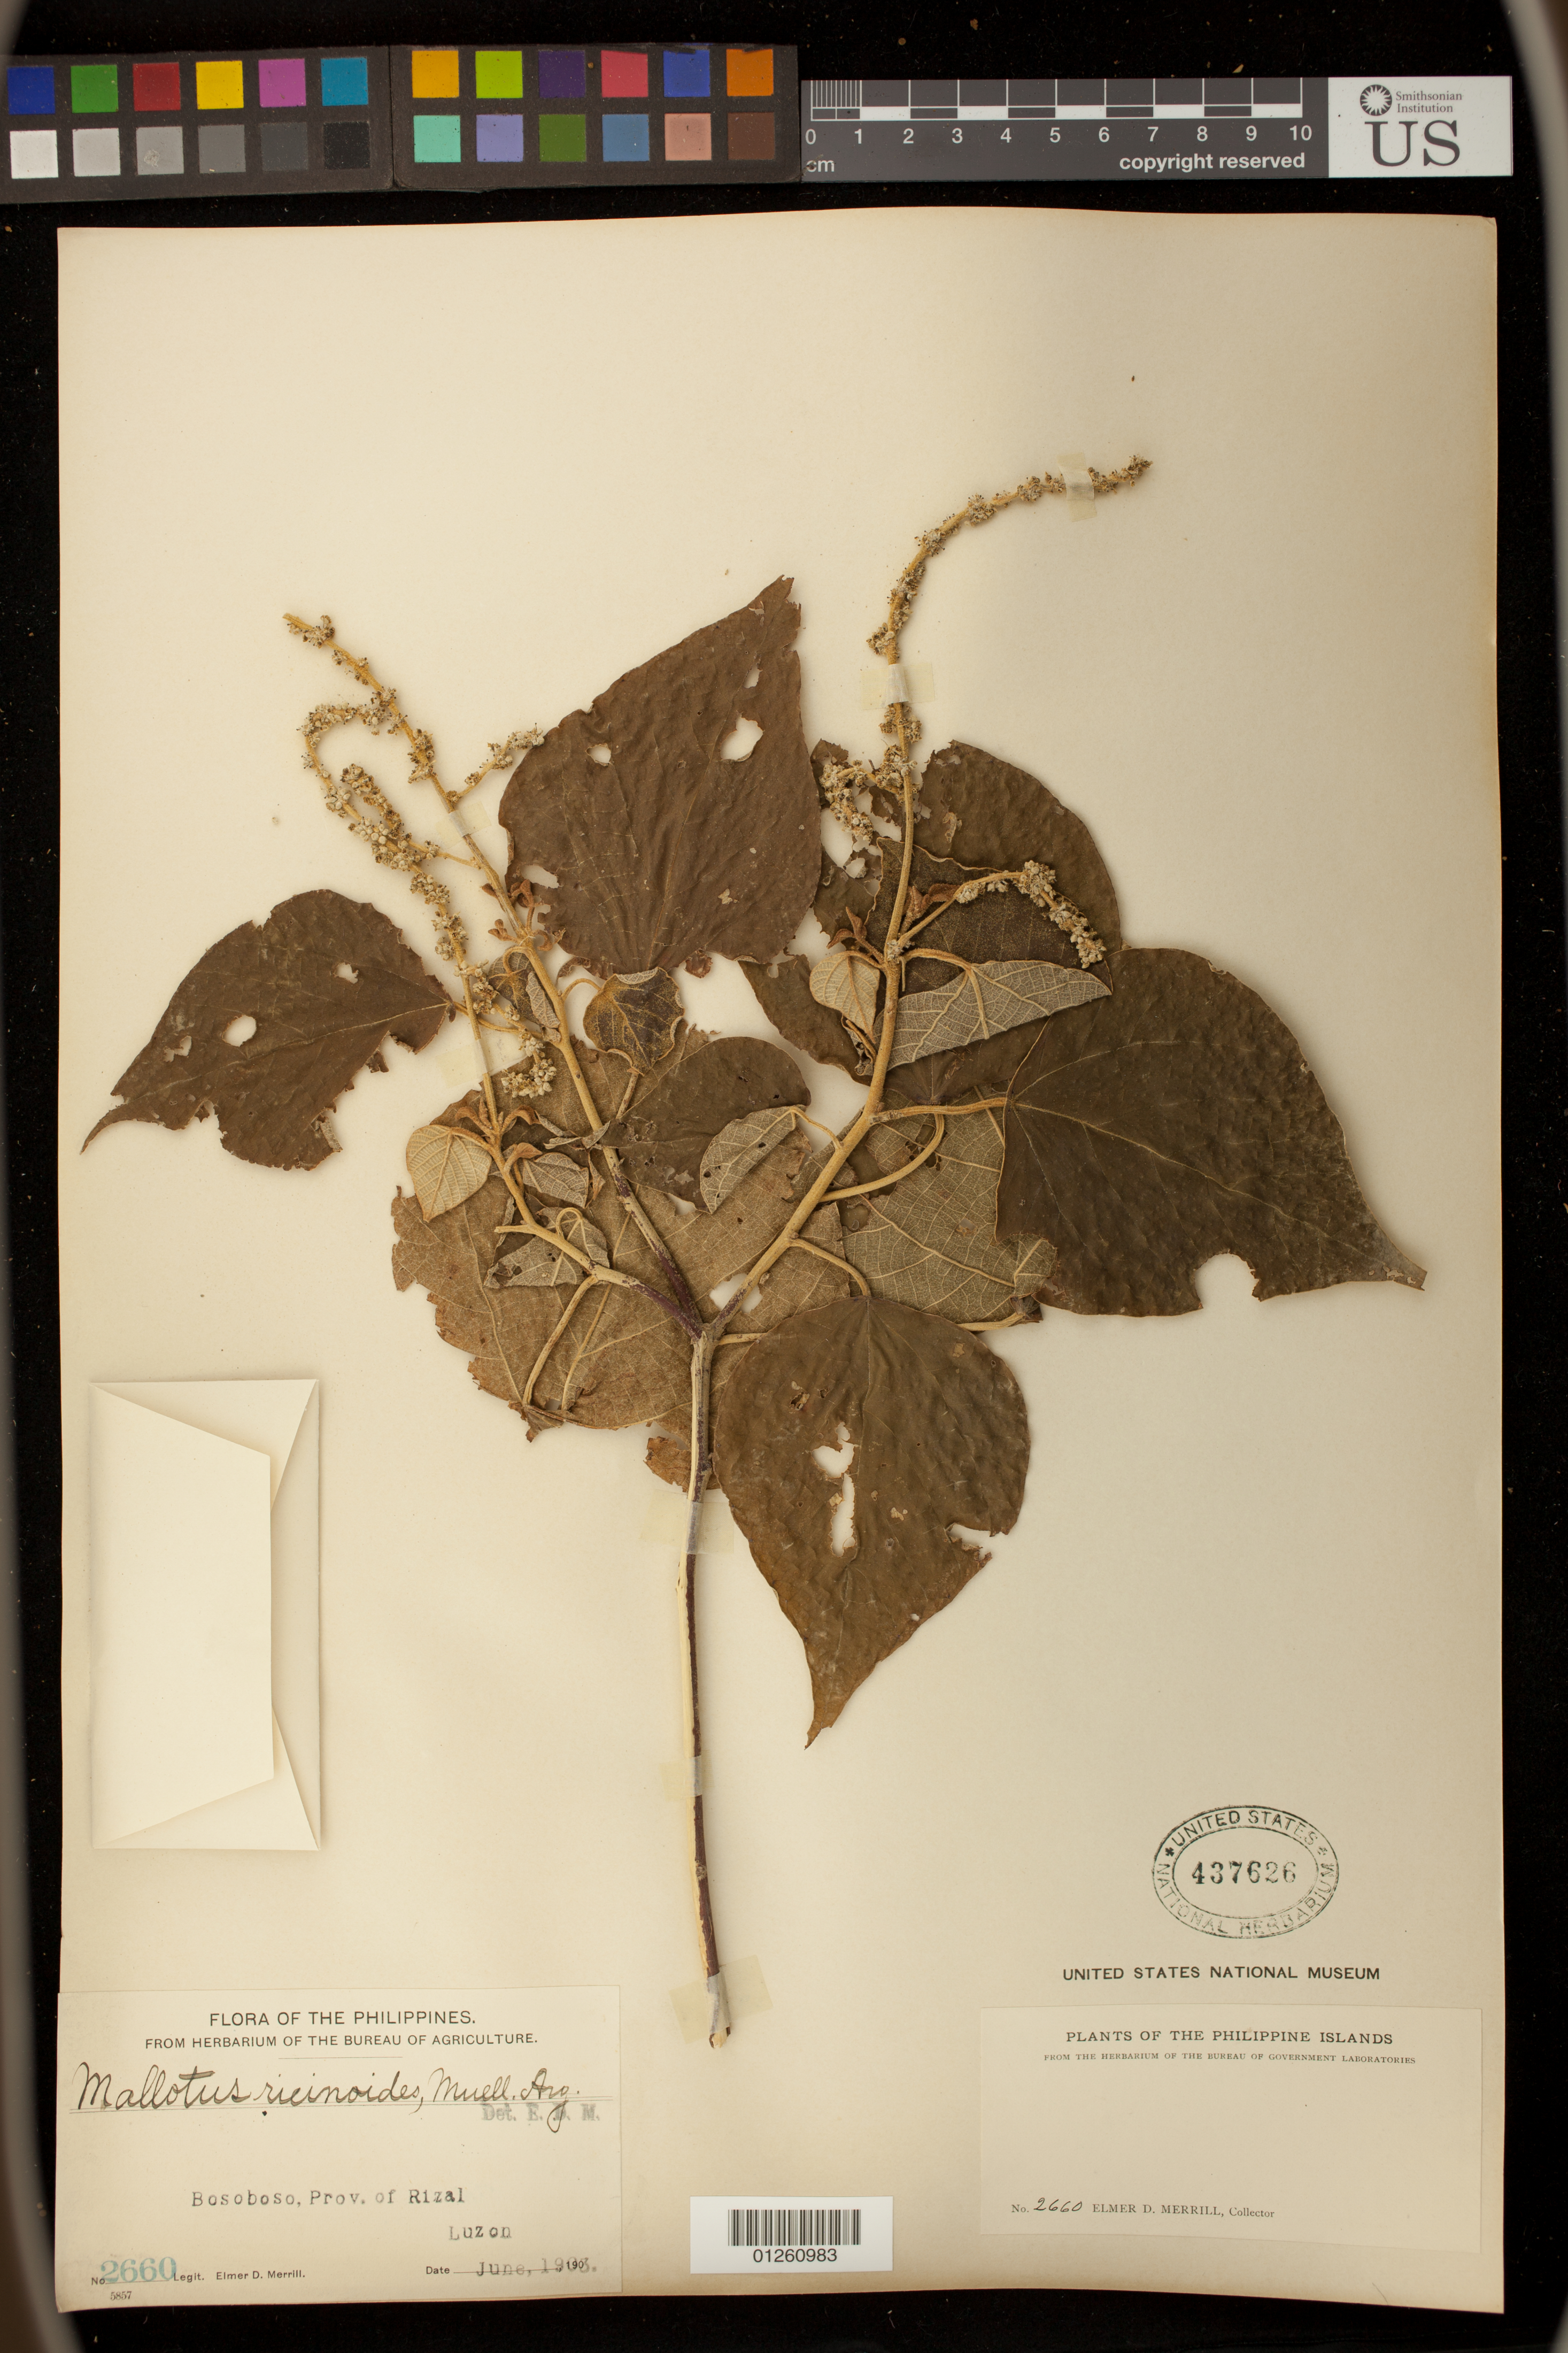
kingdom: Plantae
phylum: Tracheophyta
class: Magnoliopsida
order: Malpighiales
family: Euphorbiaceae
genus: Mallotus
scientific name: Mallotus ricinoides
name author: (Pers.) Müll. Arg.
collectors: E. D. Merrill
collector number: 2660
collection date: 1903-06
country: Philippines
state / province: Calabarzon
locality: Bosoboso, Prov of Rizal, Luzon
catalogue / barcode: US 437626